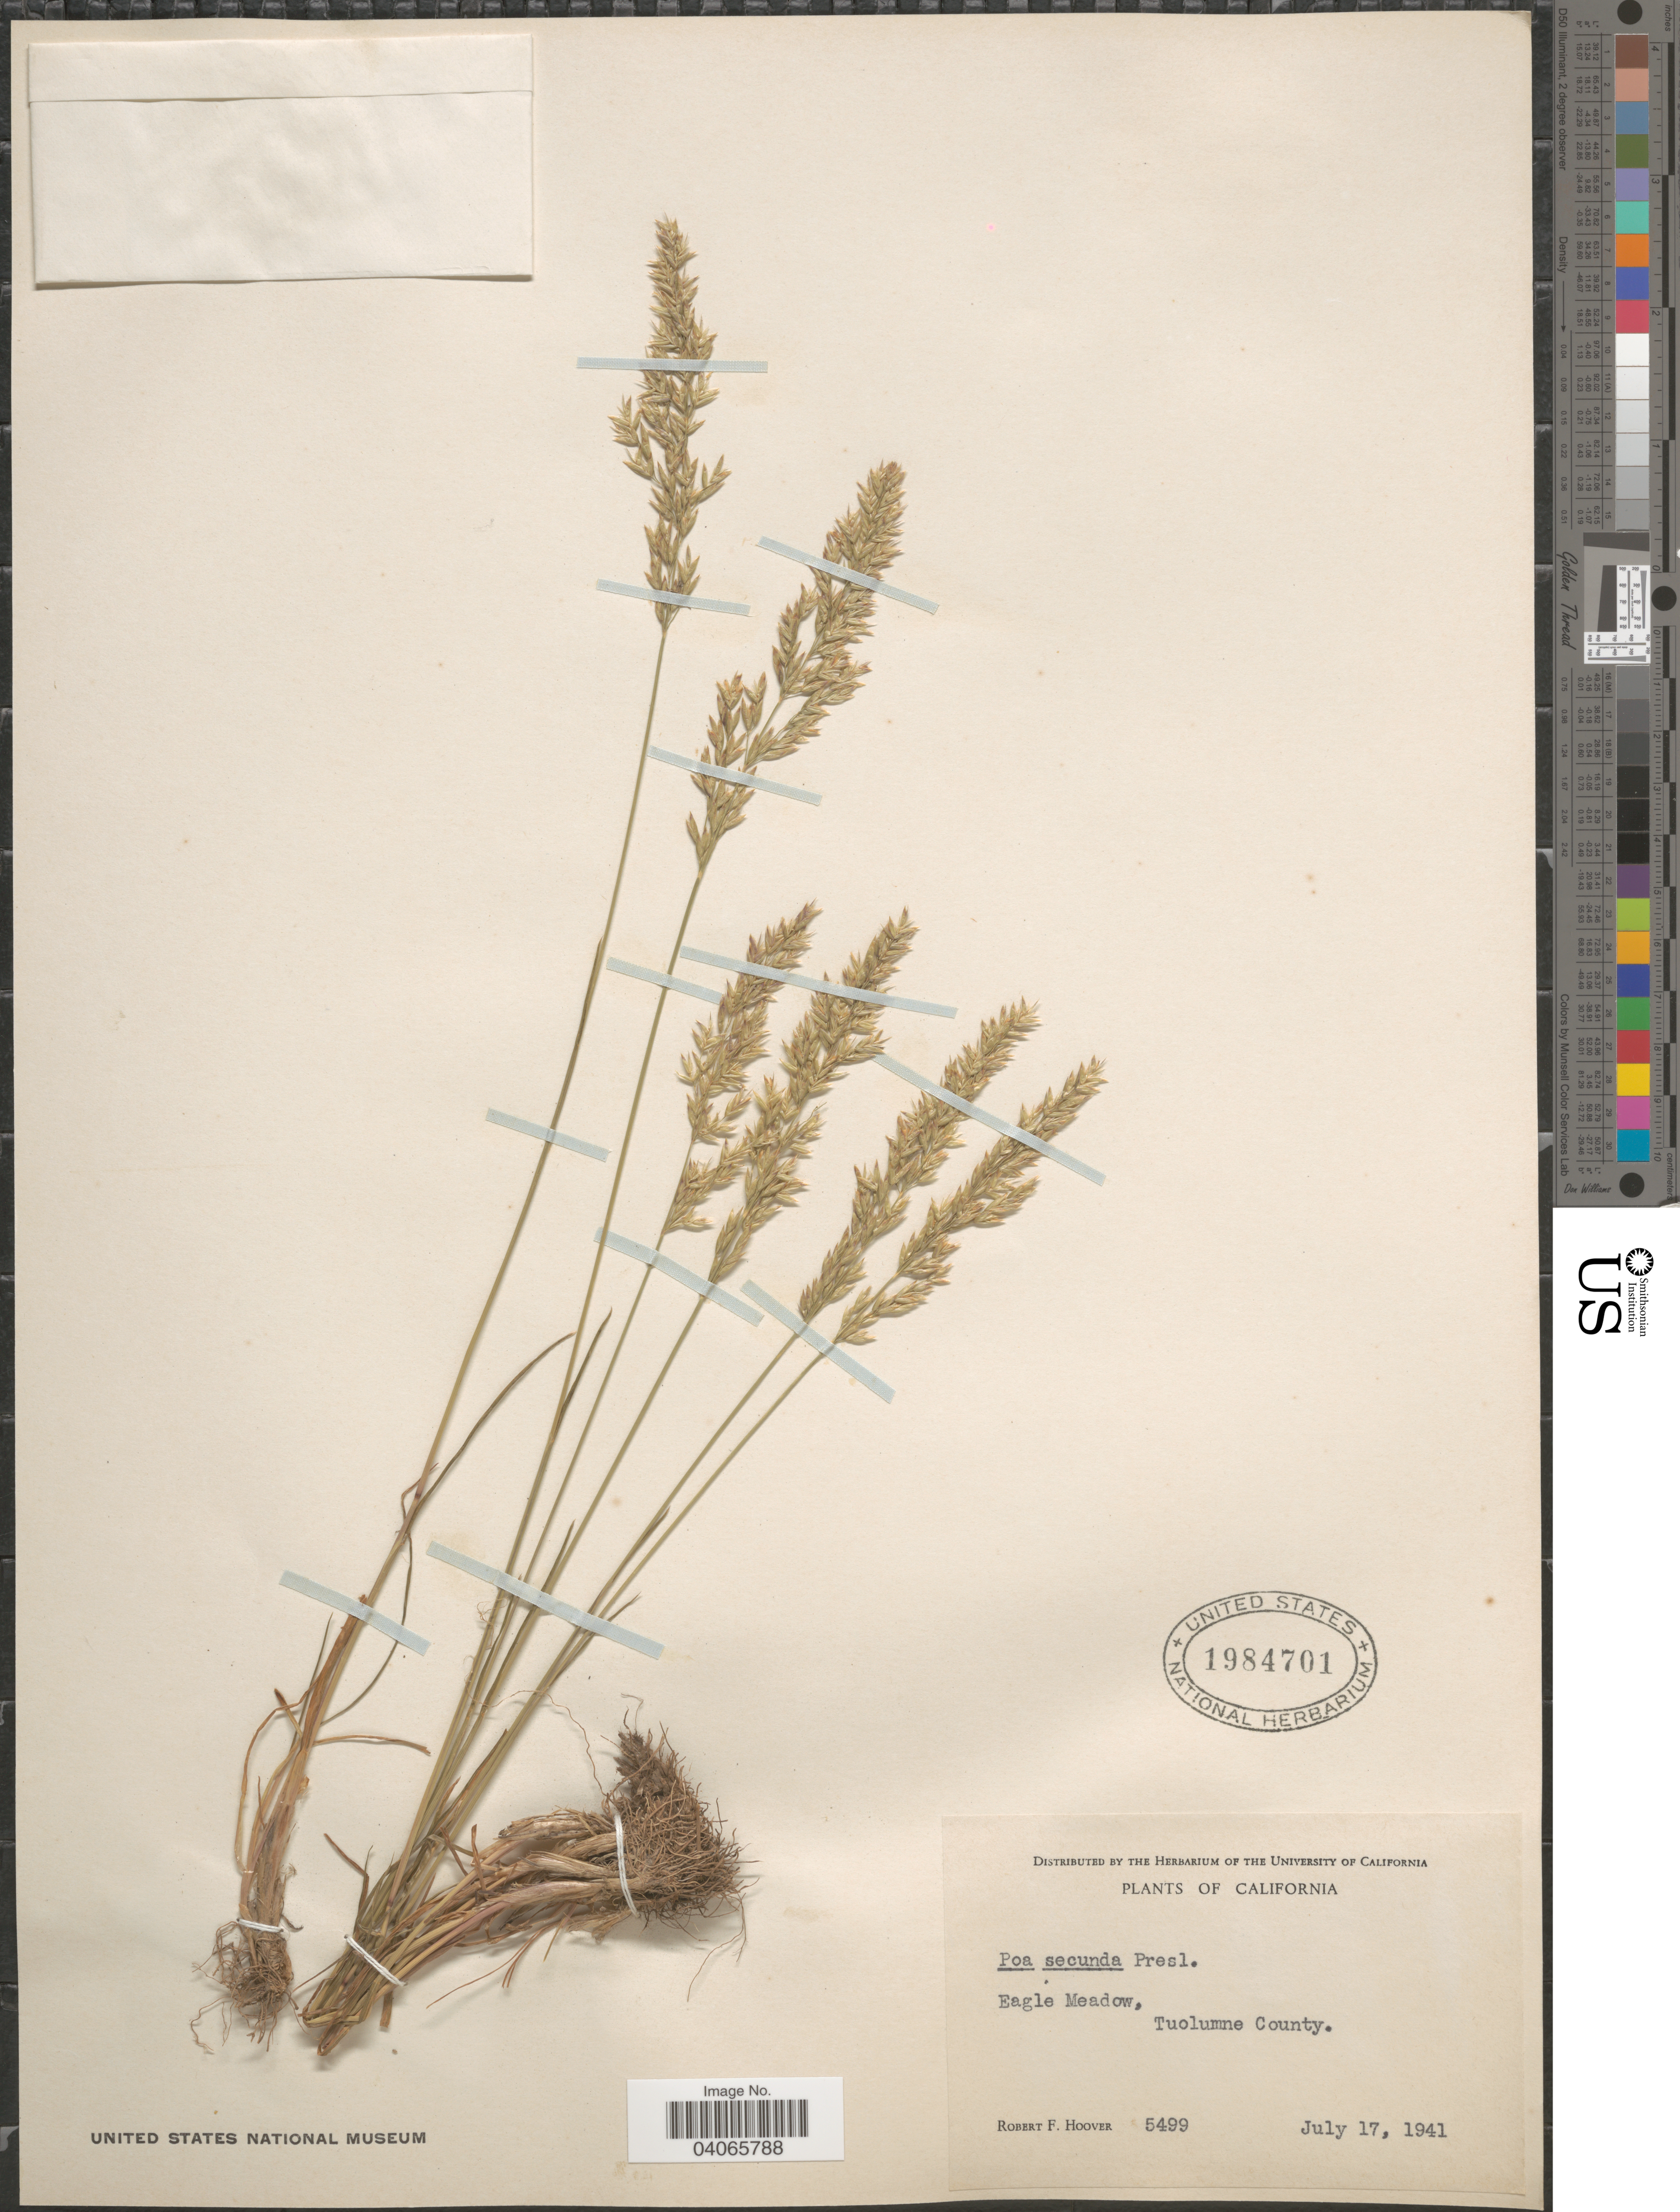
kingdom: Plantae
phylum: Tracheophyta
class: Liliopsida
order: Poales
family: Poaceae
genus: Poa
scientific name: Poa secunda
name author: J. Presl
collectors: R. F. Hoover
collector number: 5499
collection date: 1941-07-17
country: United States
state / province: California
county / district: Tuolumne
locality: Eagle Meadow, Tuolumne County.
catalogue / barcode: US 1984701